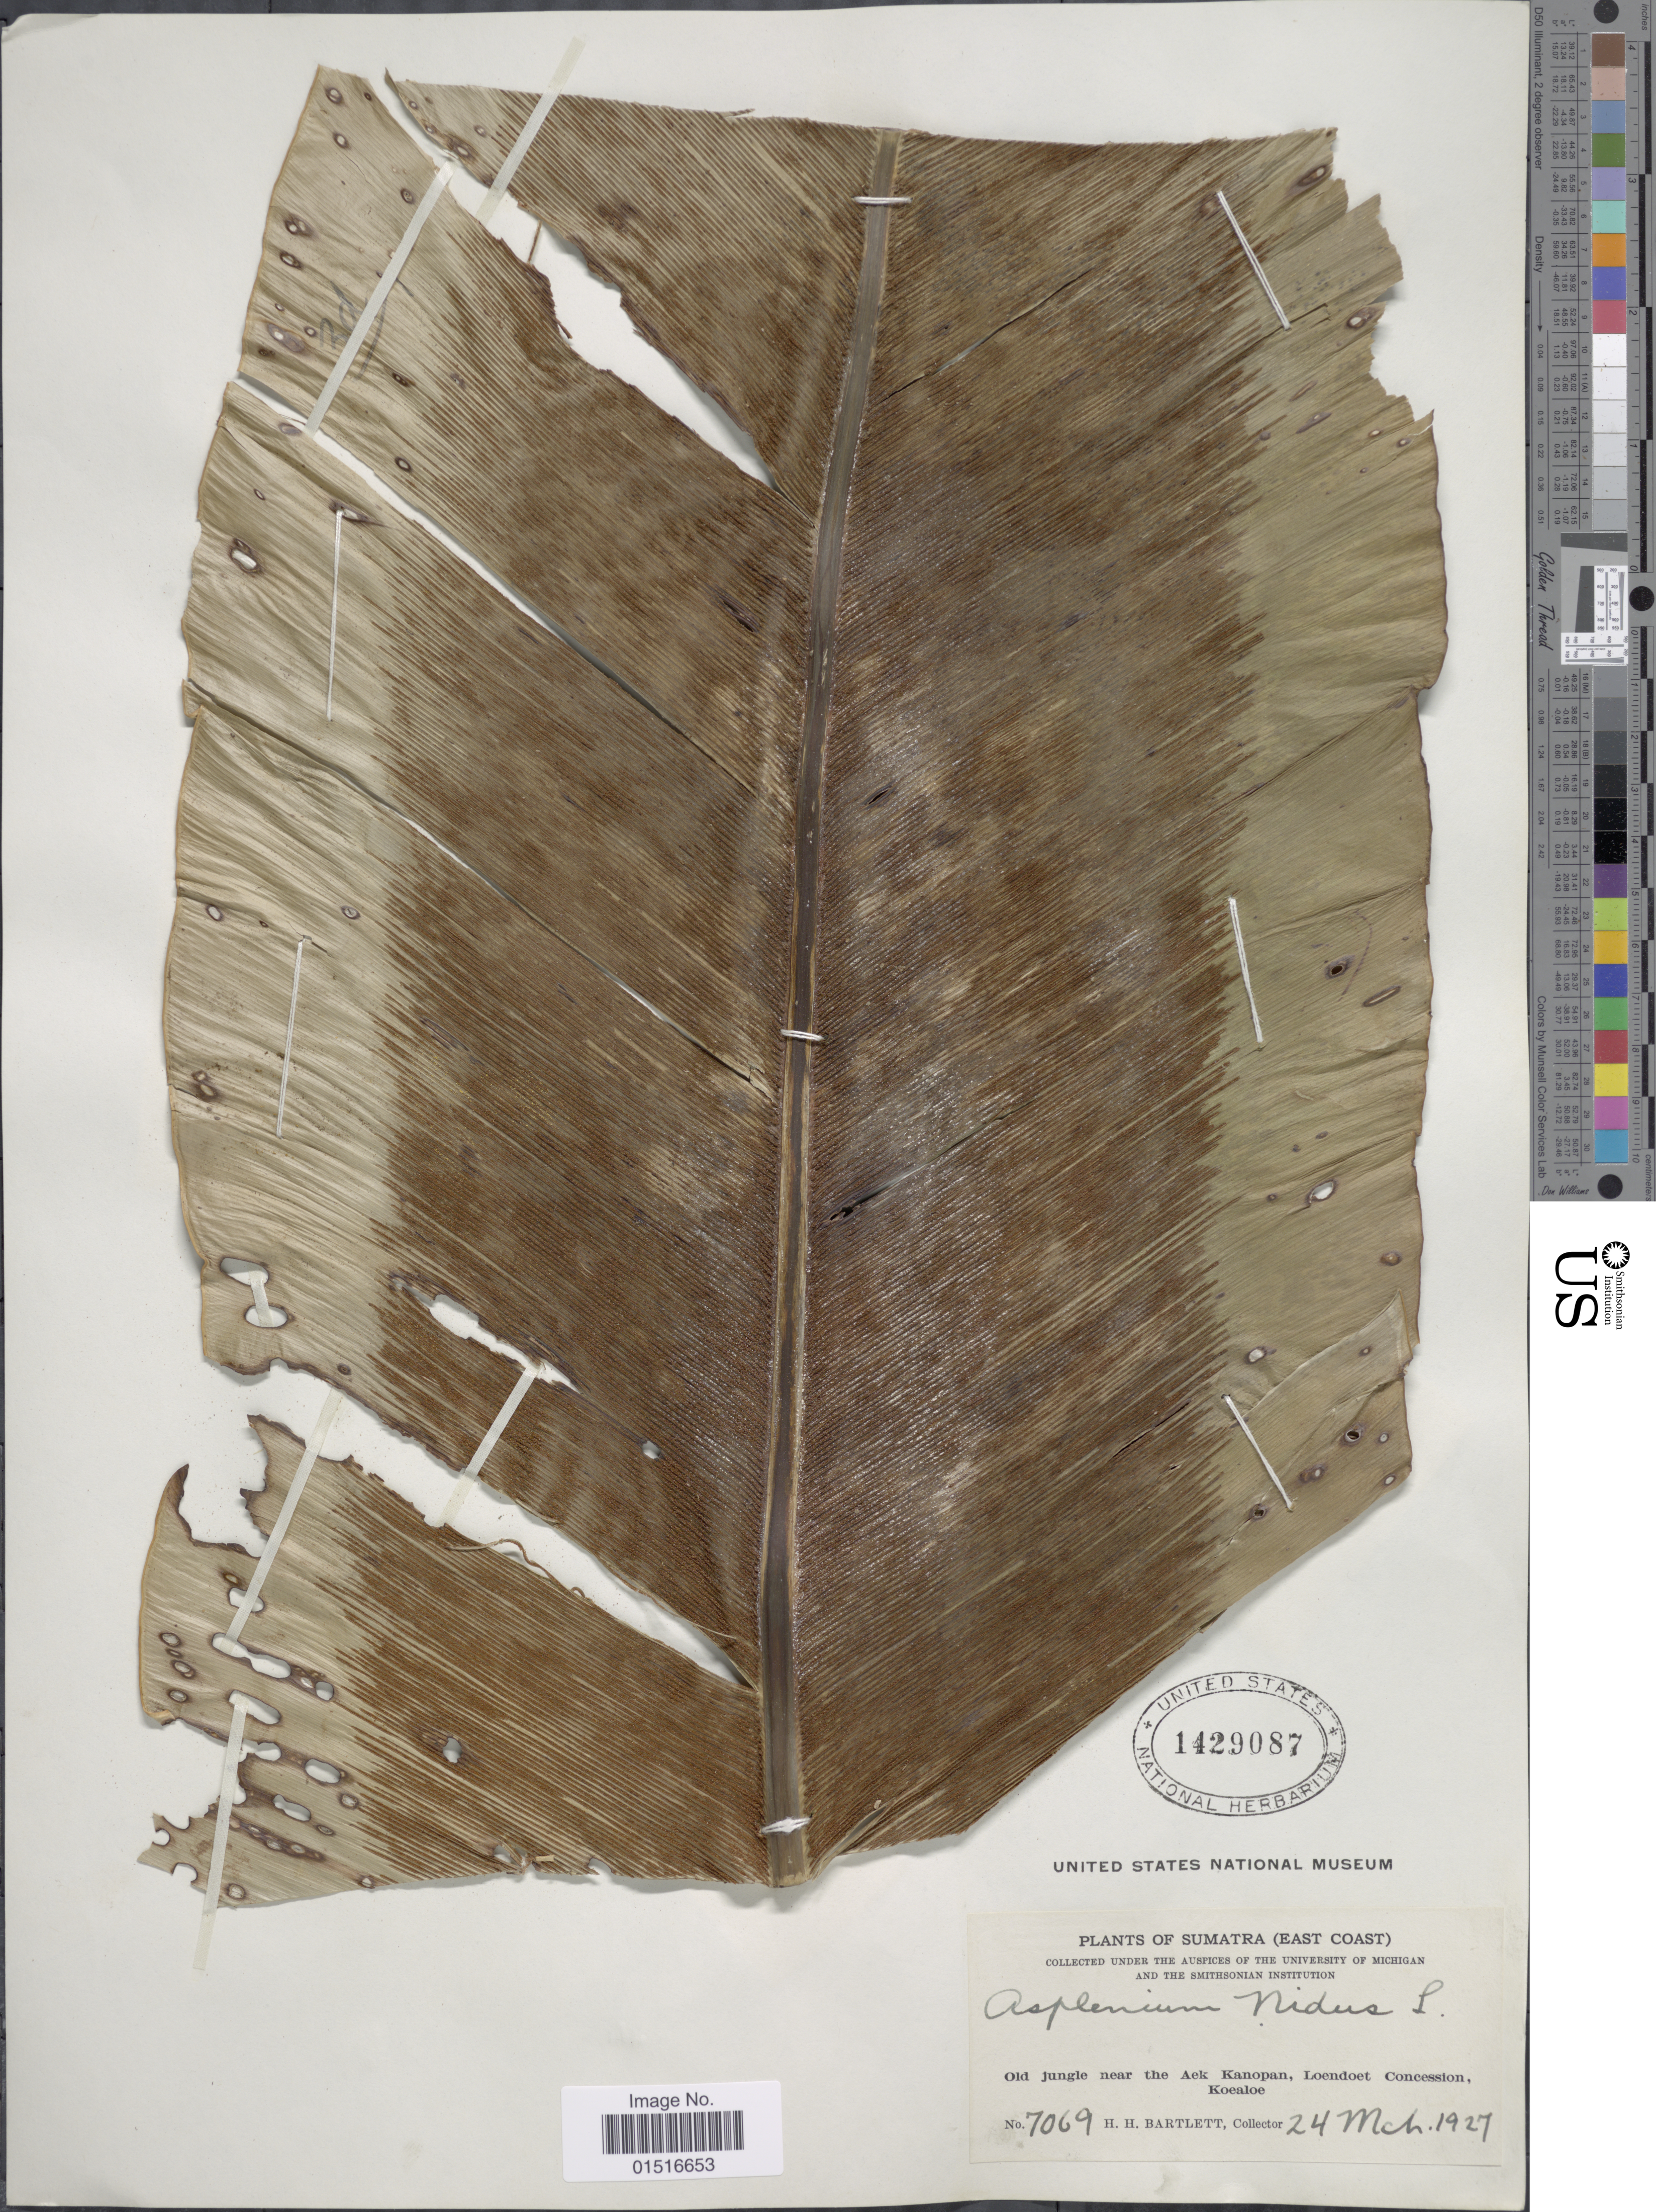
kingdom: Plantae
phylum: Tracheophyta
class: Polypodiopsida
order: Polypodiales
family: Aspleniaceae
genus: Asplenium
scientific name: Asplenium nidus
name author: L.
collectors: H. H. Bartlett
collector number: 7069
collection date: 1927-03-24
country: Indonesia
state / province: Sumatra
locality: Sumatra (East Coast), old jungle near the Aek Kanopan, Loendoet Concession, Koealoe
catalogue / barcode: US 1429087